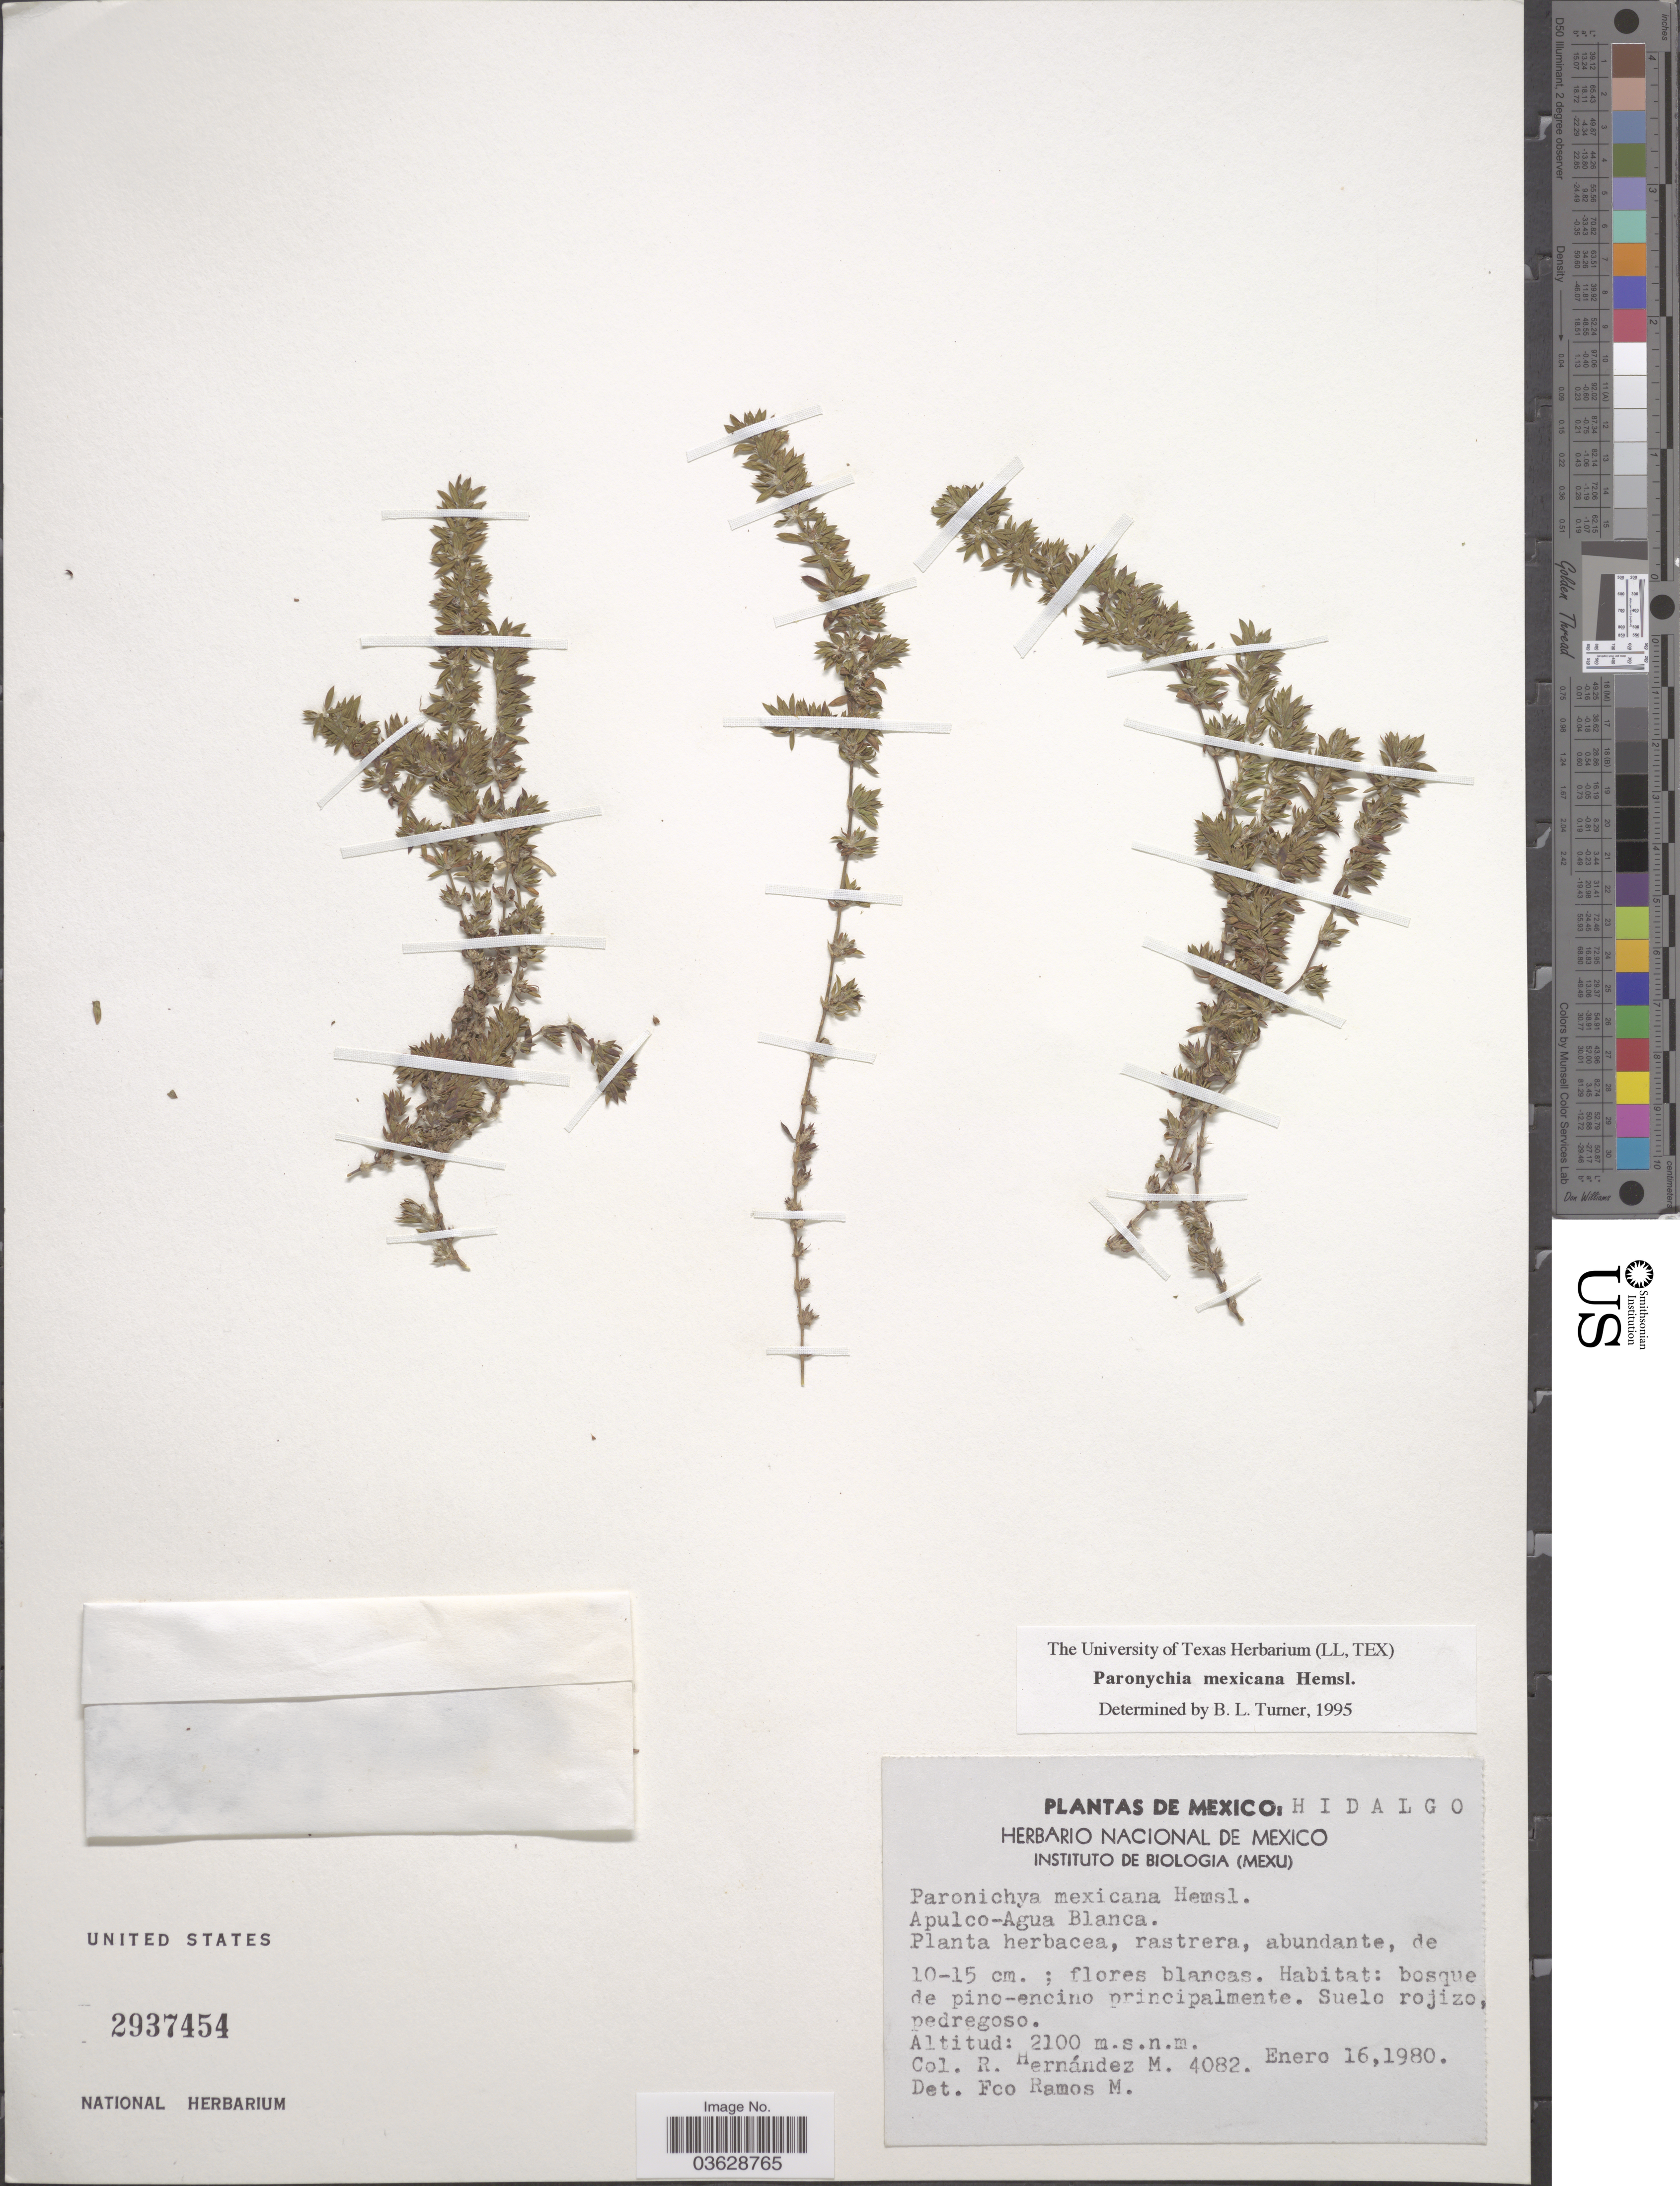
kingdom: Plantae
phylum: Tracheophyta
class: Magnoliopsida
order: Caryophyllales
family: Caryophyllaceae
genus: Paronychia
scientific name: Paronychia mexicana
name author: Hemsl.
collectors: R. Hernández M.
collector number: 4082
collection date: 1980-01-16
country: Mexico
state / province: Hidalgo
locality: Apulco-Agua Blanca.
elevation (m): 2100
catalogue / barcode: US 2937454